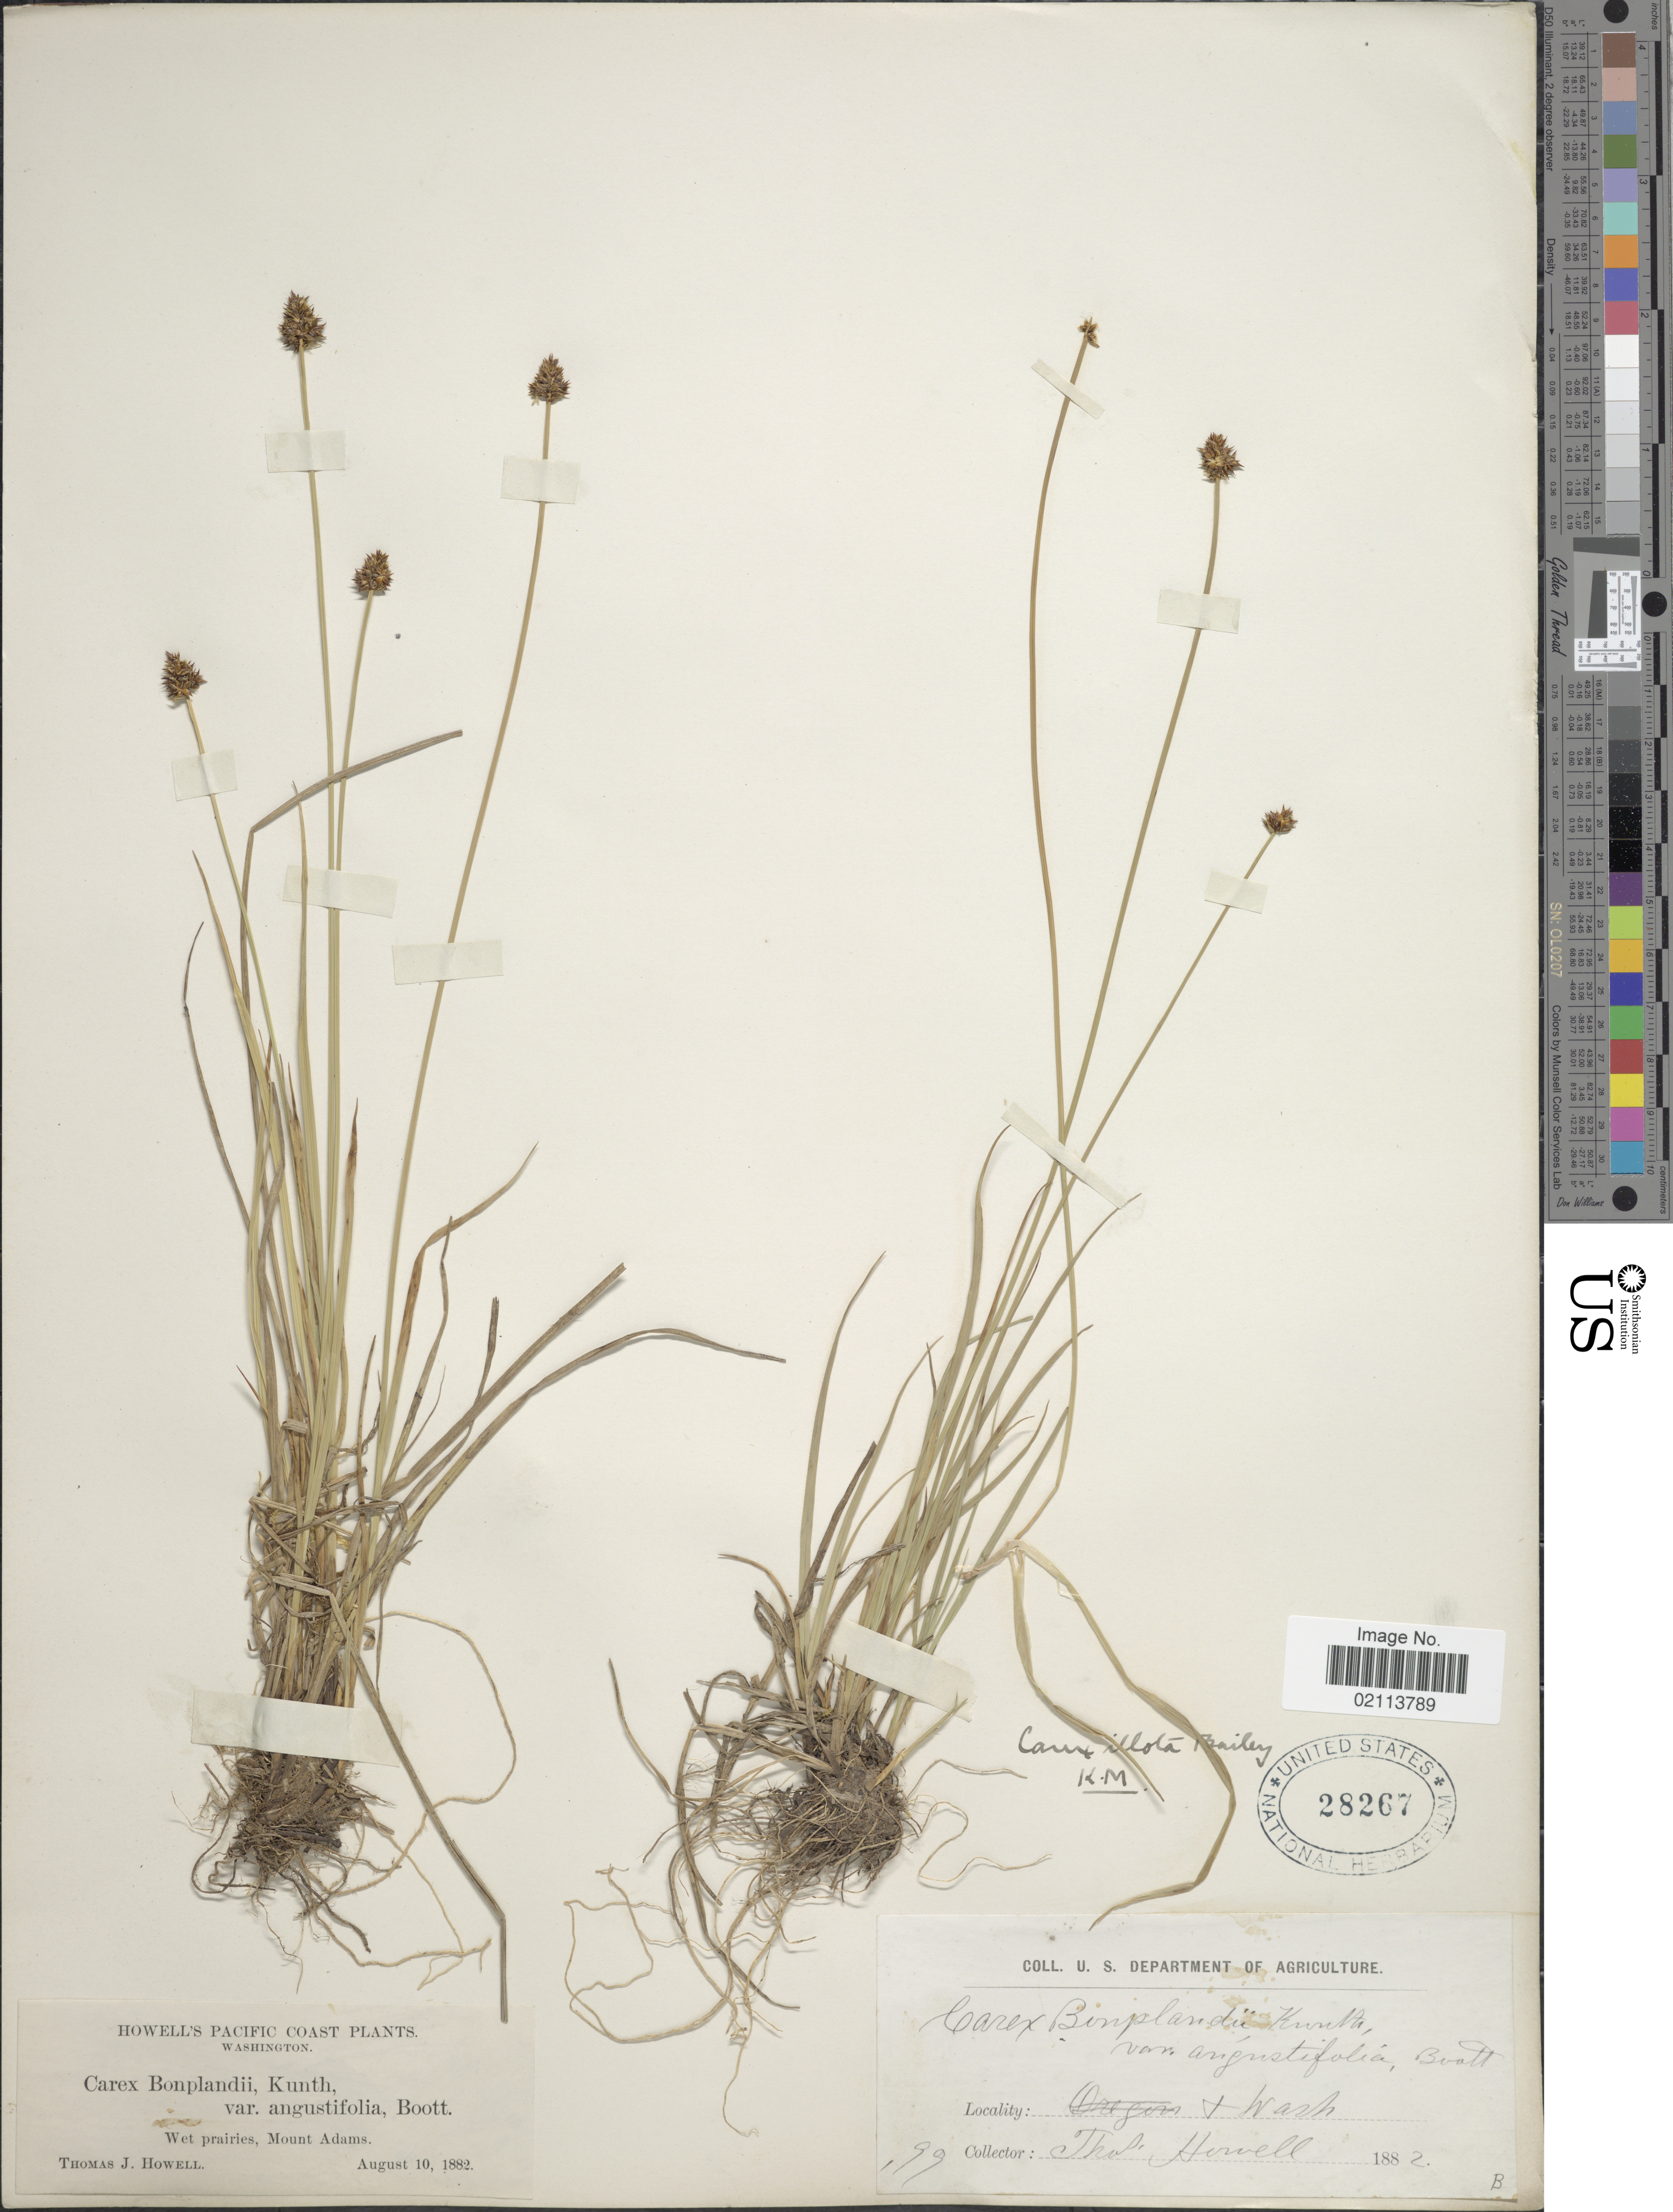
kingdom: Plantae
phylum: Tracheophyta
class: Liliopsida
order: Poales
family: Cyperaceae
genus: Carex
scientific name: Carex illota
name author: L.H. Bailey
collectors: T. J. Howell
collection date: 1882-08-10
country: United States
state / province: Washington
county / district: Yakima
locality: Howell's Pacific Coast, Wet prairies, Mount Adams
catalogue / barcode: US 28267